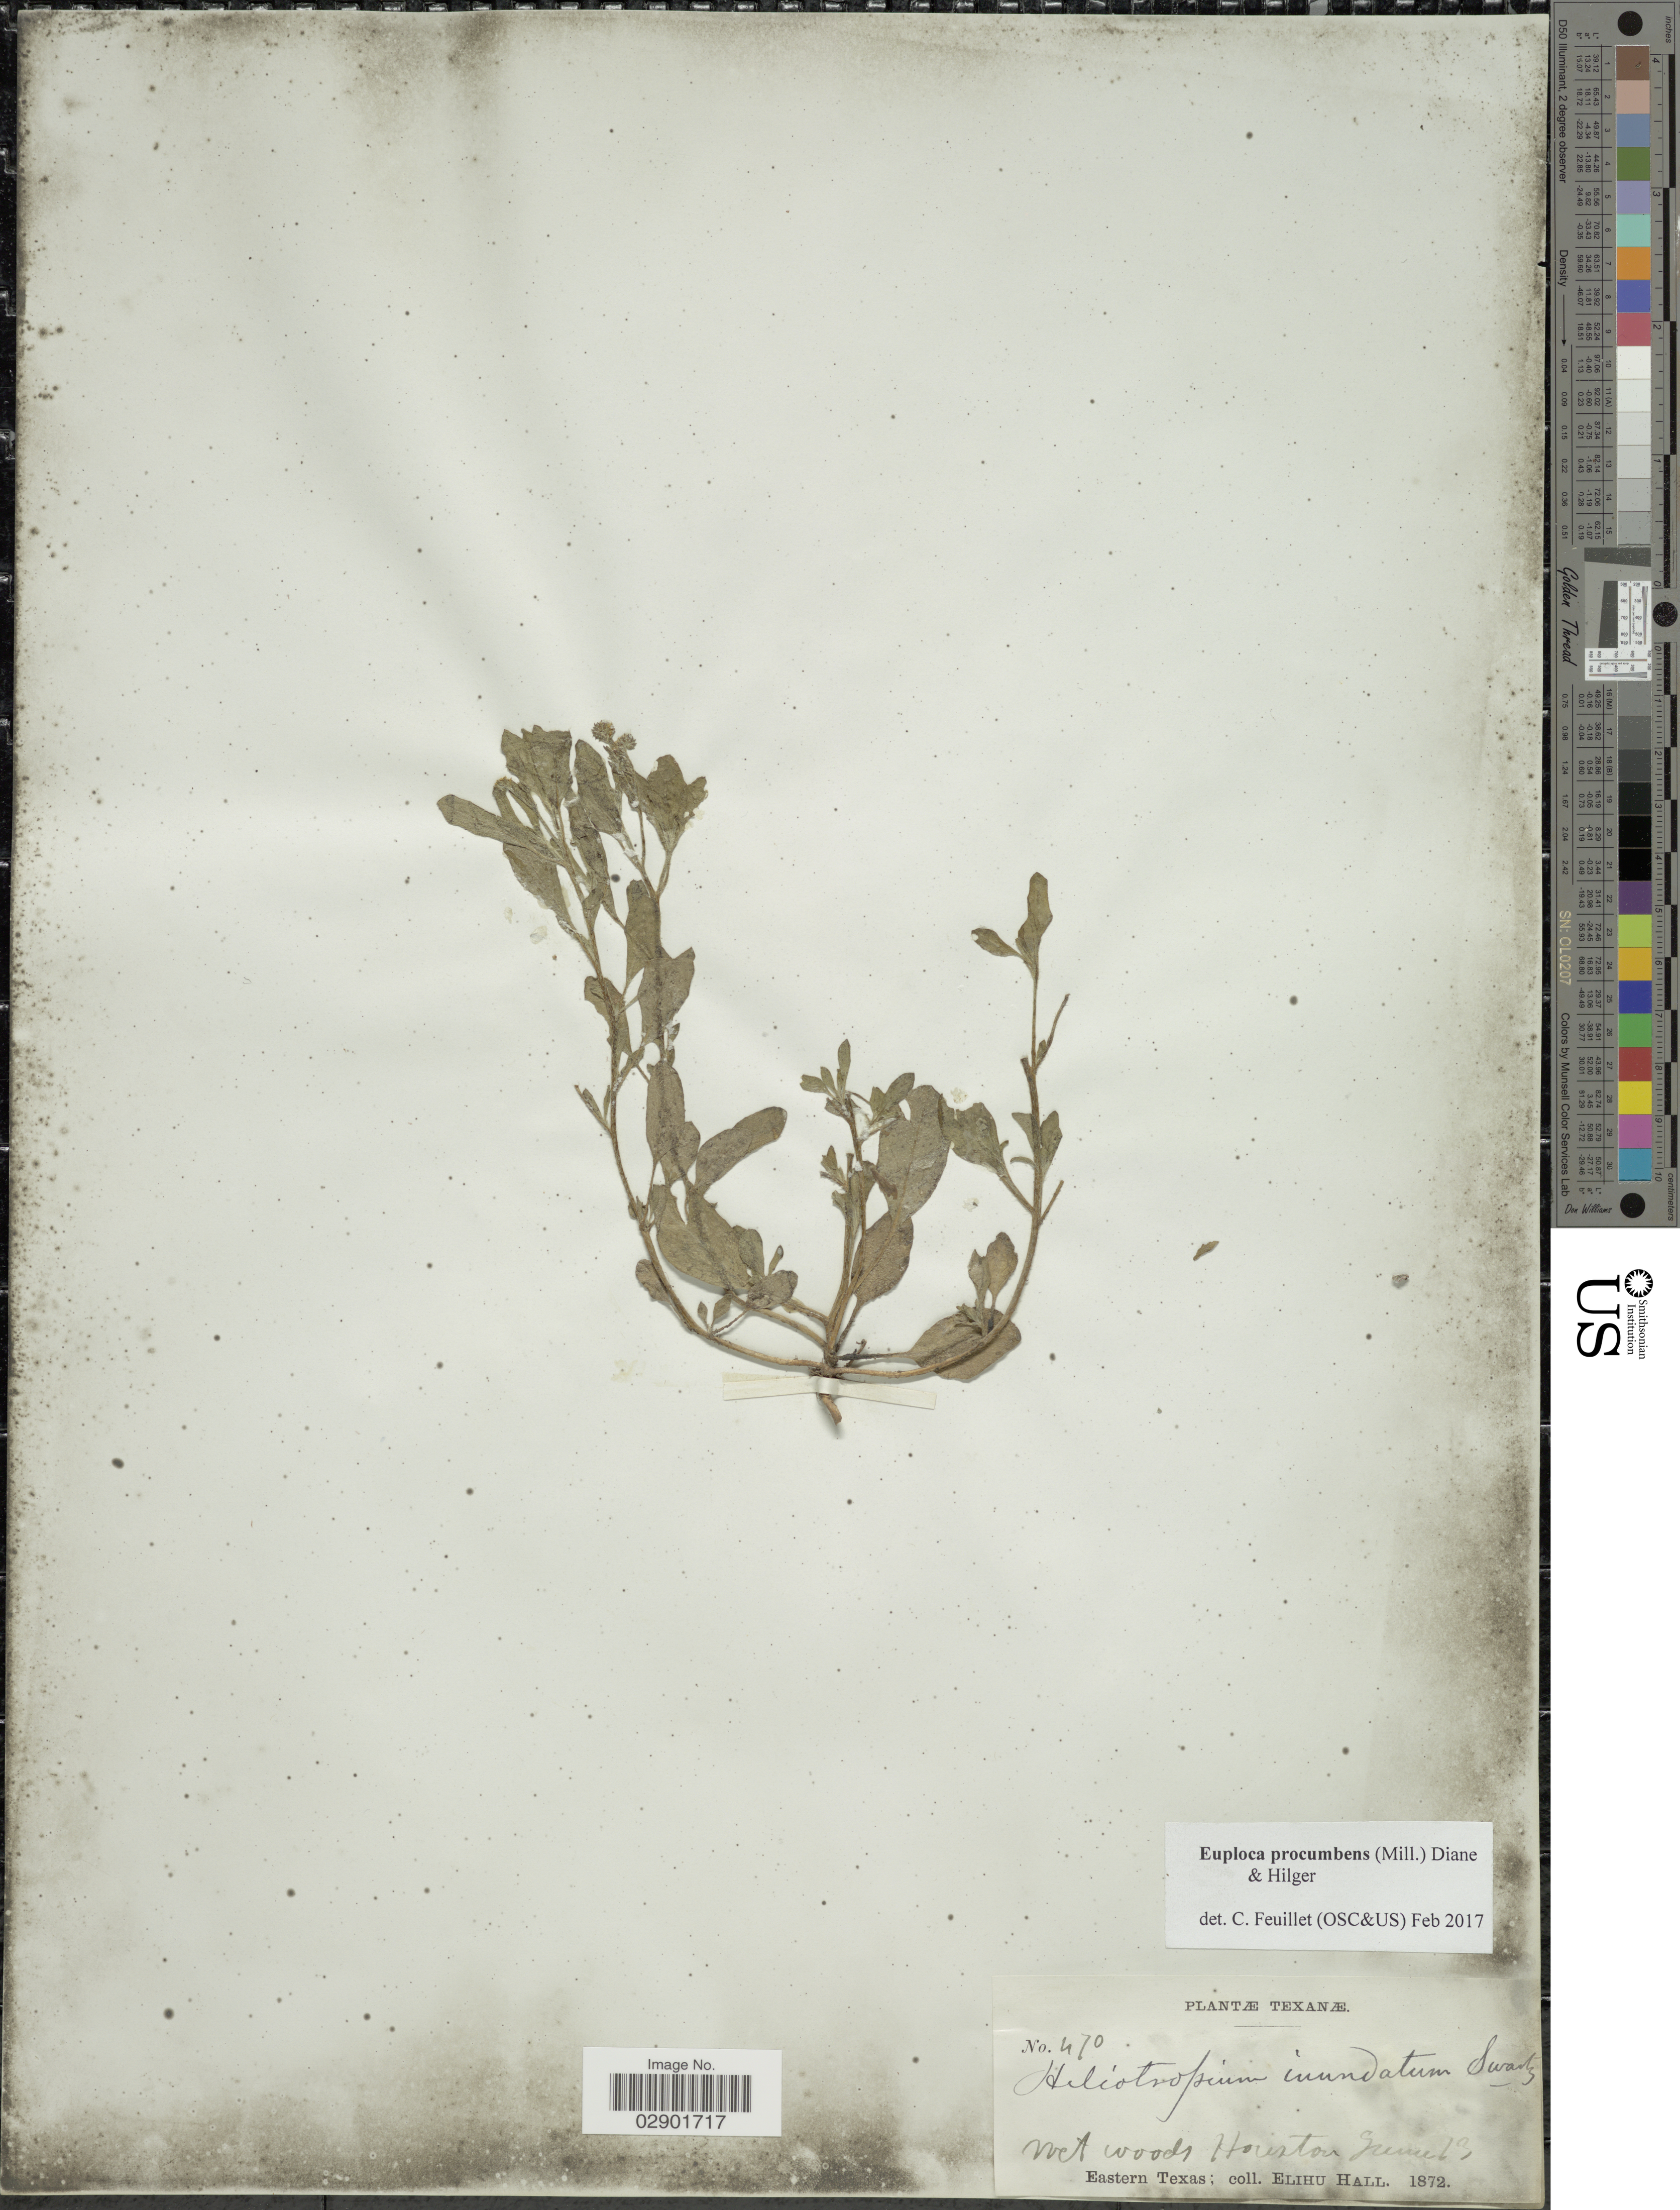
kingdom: Plantae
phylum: Tracheophyta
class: Magnoliopsida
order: Boraginales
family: Heliotropiaceae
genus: Euploca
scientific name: Euploca procumbens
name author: (Mill.) Diane & Hilger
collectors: E. Hall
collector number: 470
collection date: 1872-06-13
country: United States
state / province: Texas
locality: Wet woods Houston. Eastern Texas.